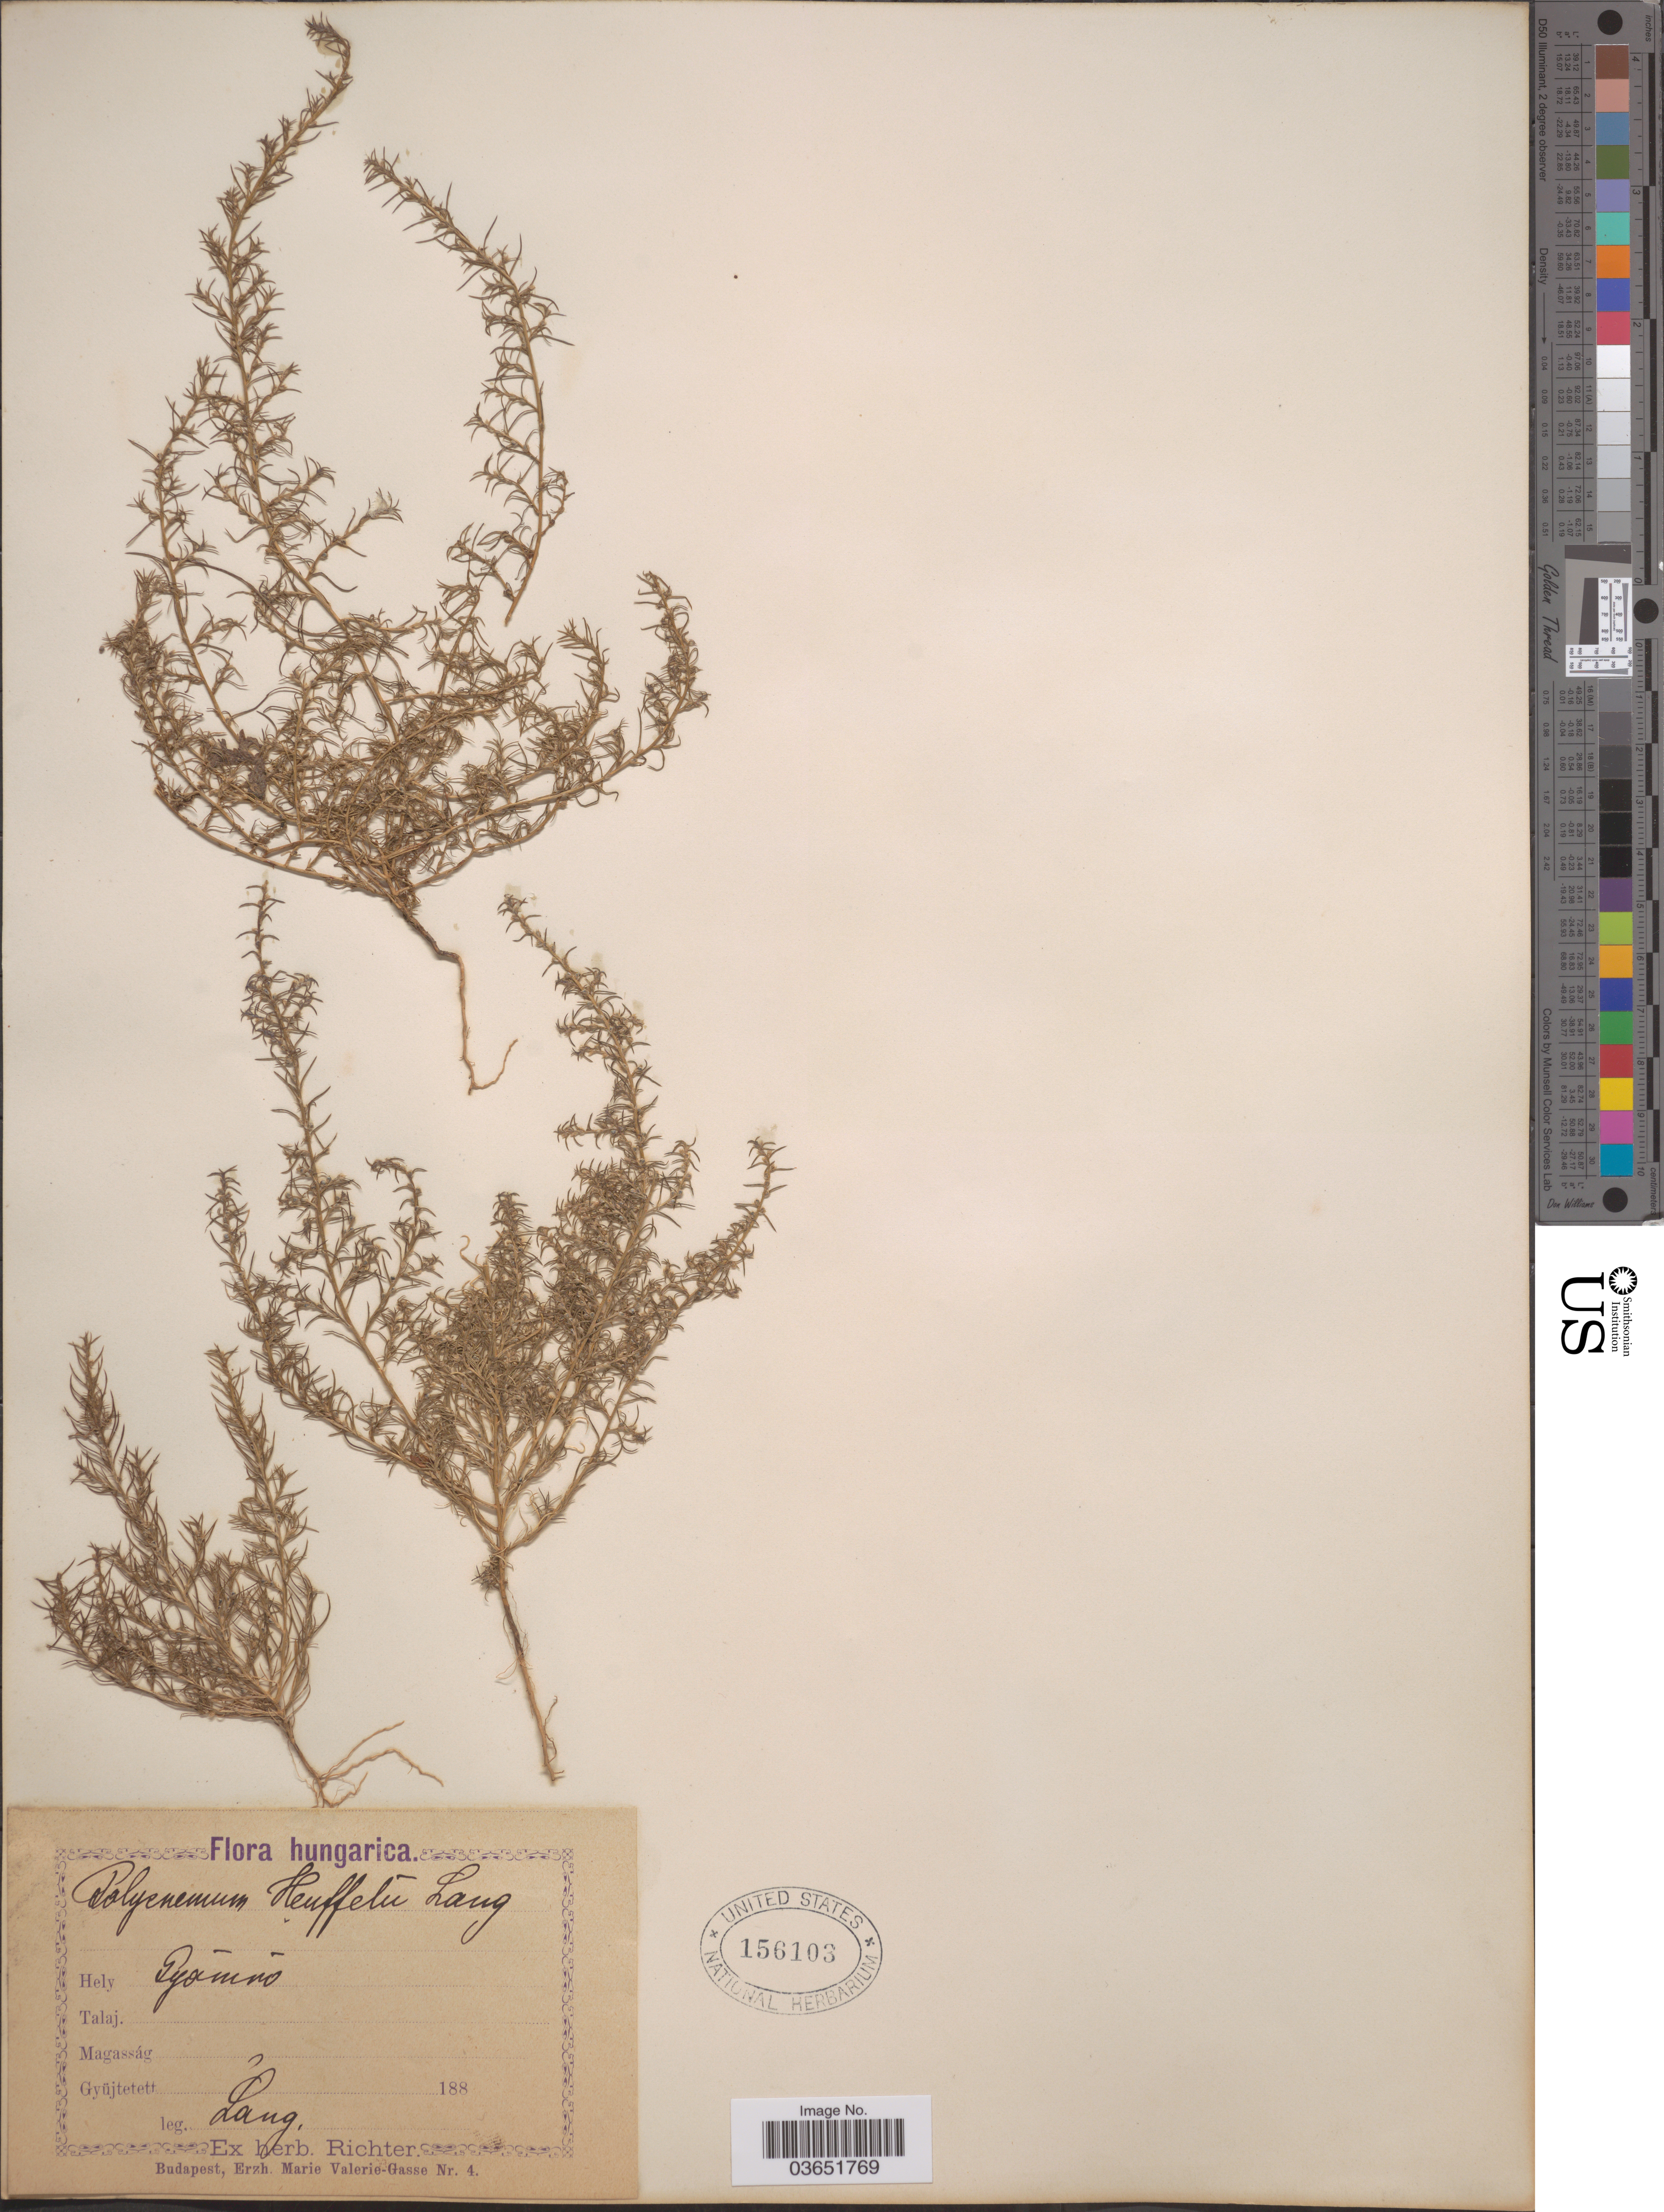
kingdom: Plantae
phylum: Tracheophyta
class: Magnoliopsida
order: Caryophyllales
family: Amaranthaceae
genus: Polycnemum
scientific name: Polycnemum heuffelii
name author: Láng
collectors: -- Lang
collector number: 4?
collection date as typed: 188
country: Hungary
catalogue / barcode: US 156103